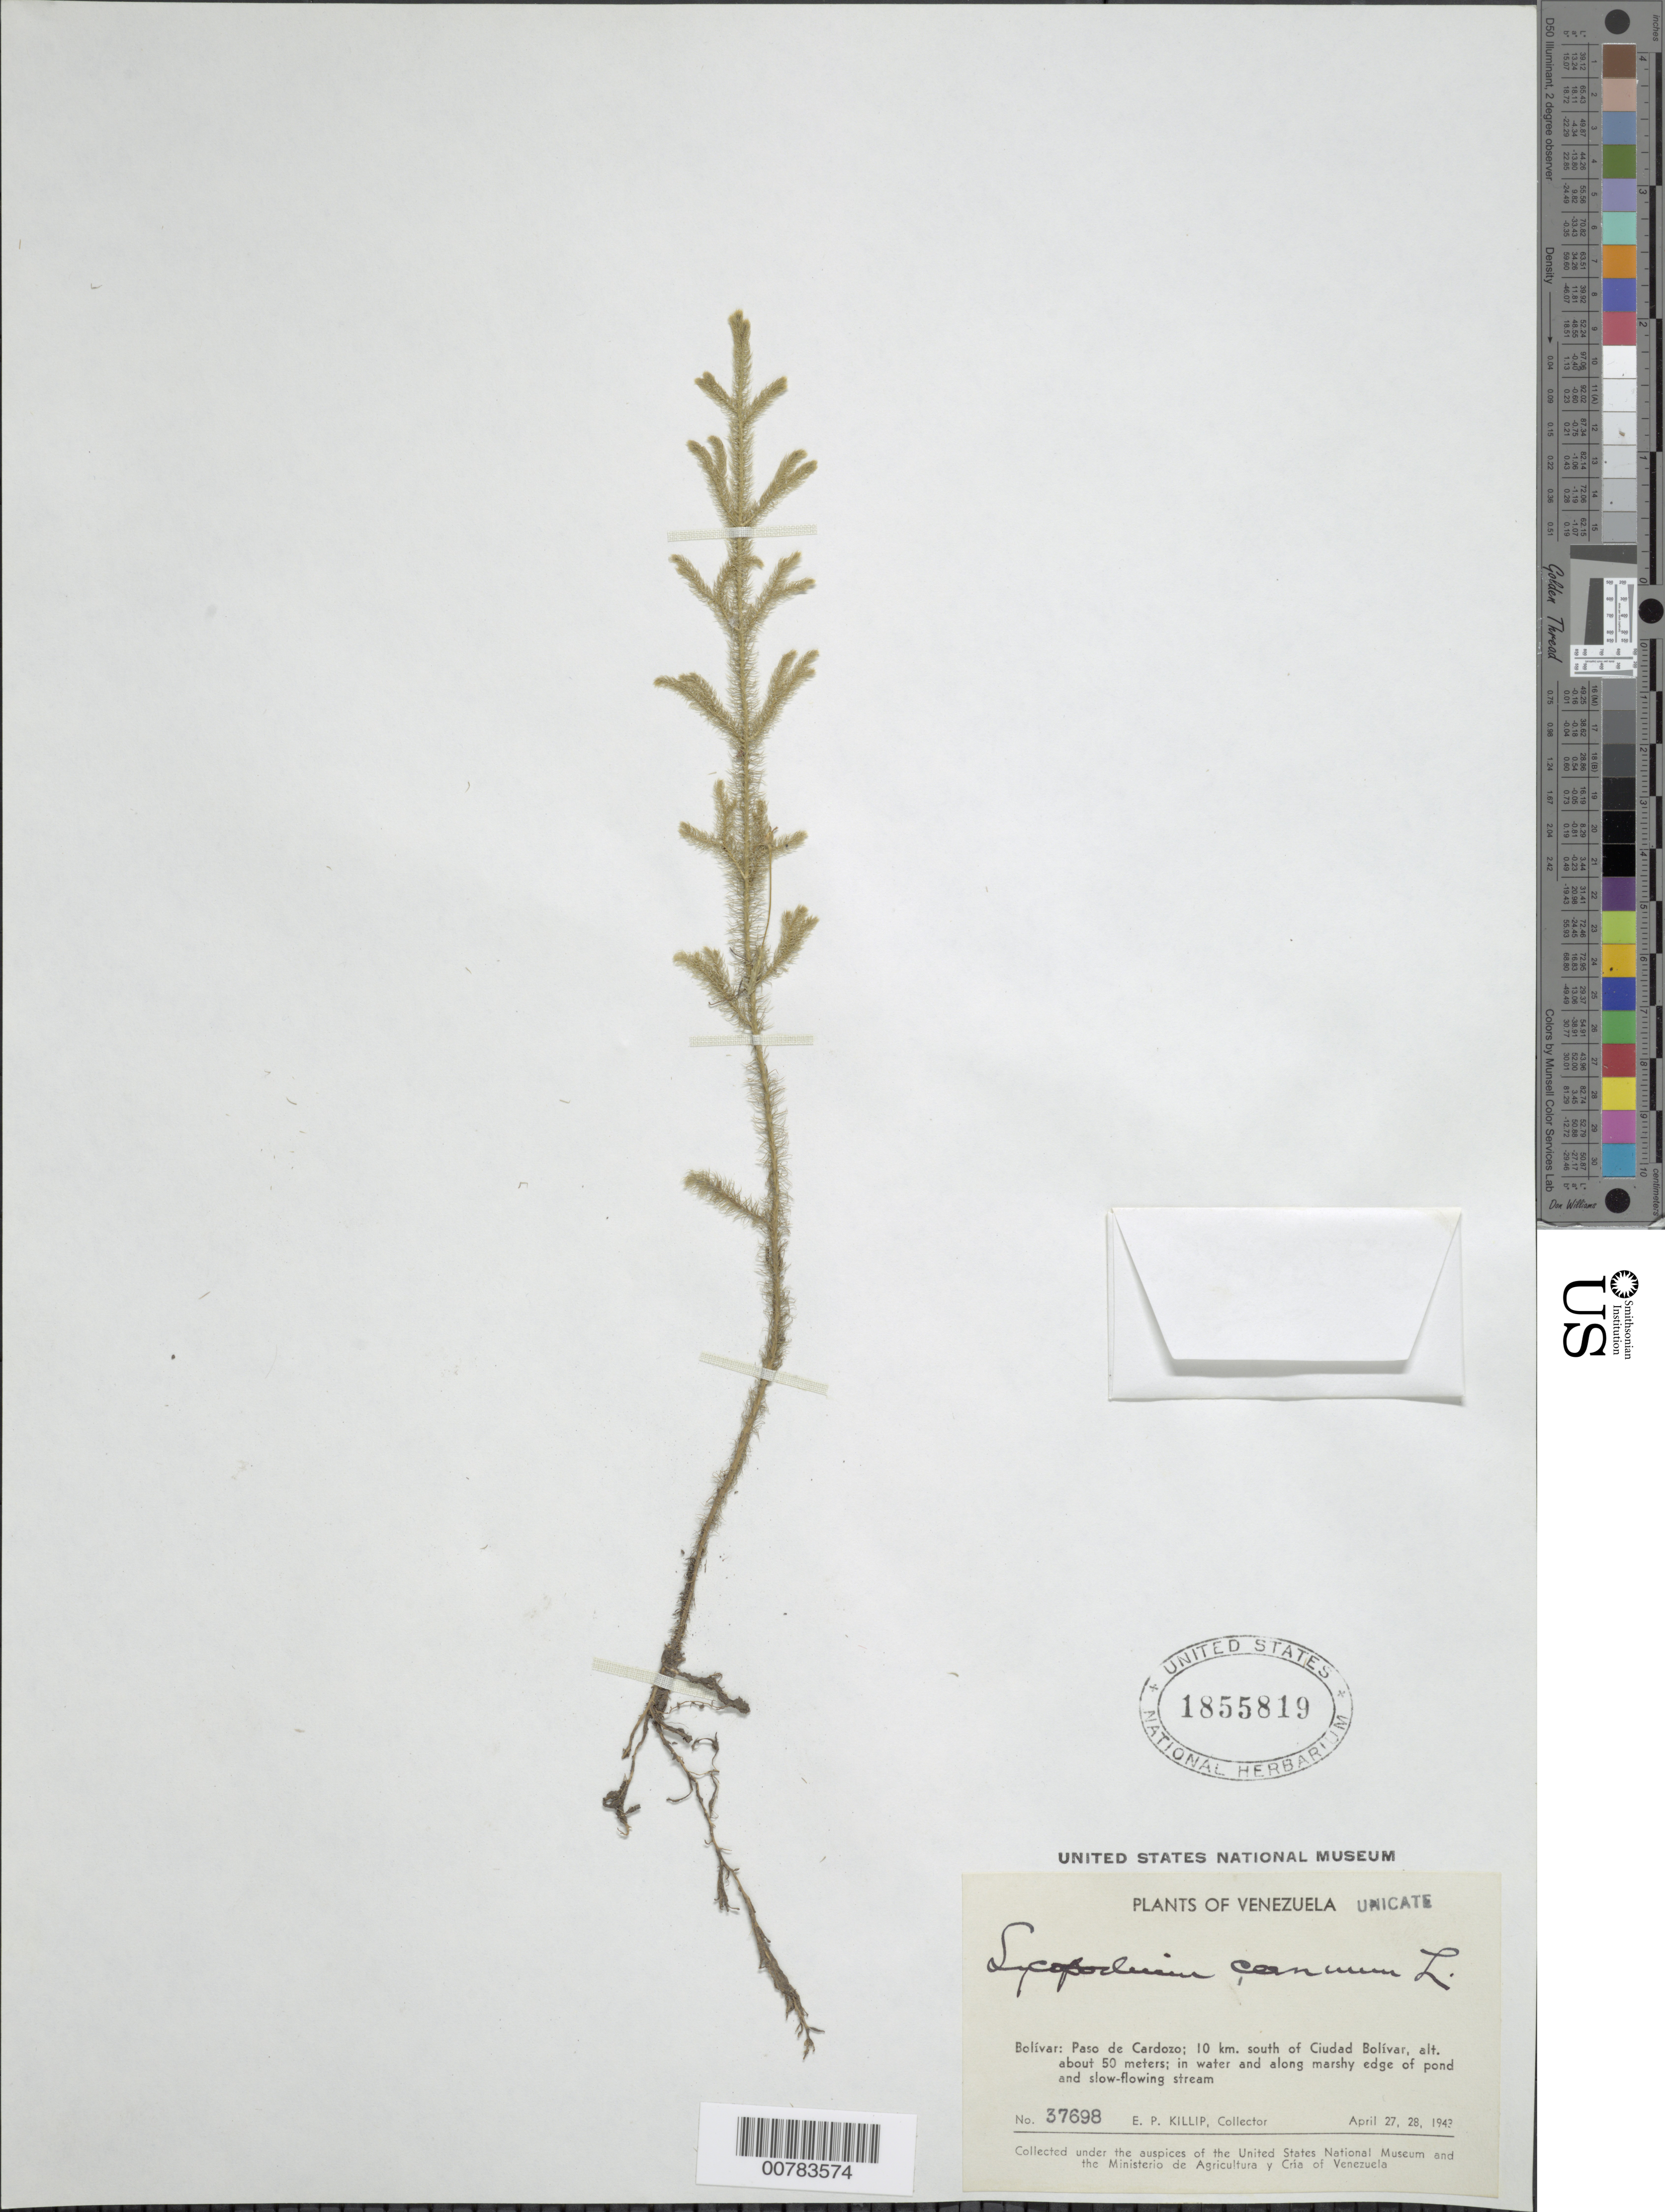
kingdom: Plantae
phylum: Tracheophyta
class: Lycopodiopsida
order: Lycopodiales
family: Lycopodiaceae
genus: Palhinhaea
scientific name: Palhinhaea cernua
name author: (L.) Vasc. & Franco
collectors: E. P. Killip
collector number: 37698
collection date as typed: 27-Apr-43 to 28-Apr-43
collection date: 1943-04-27/1943-04-28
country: Venezuela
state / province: Bolívar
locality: Paso de Cardozo; 10 km south of Ciudad Bolívar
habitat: In water and along marshy edge of pond and slow-flowing stream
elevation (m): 50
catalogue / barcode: US 1855819